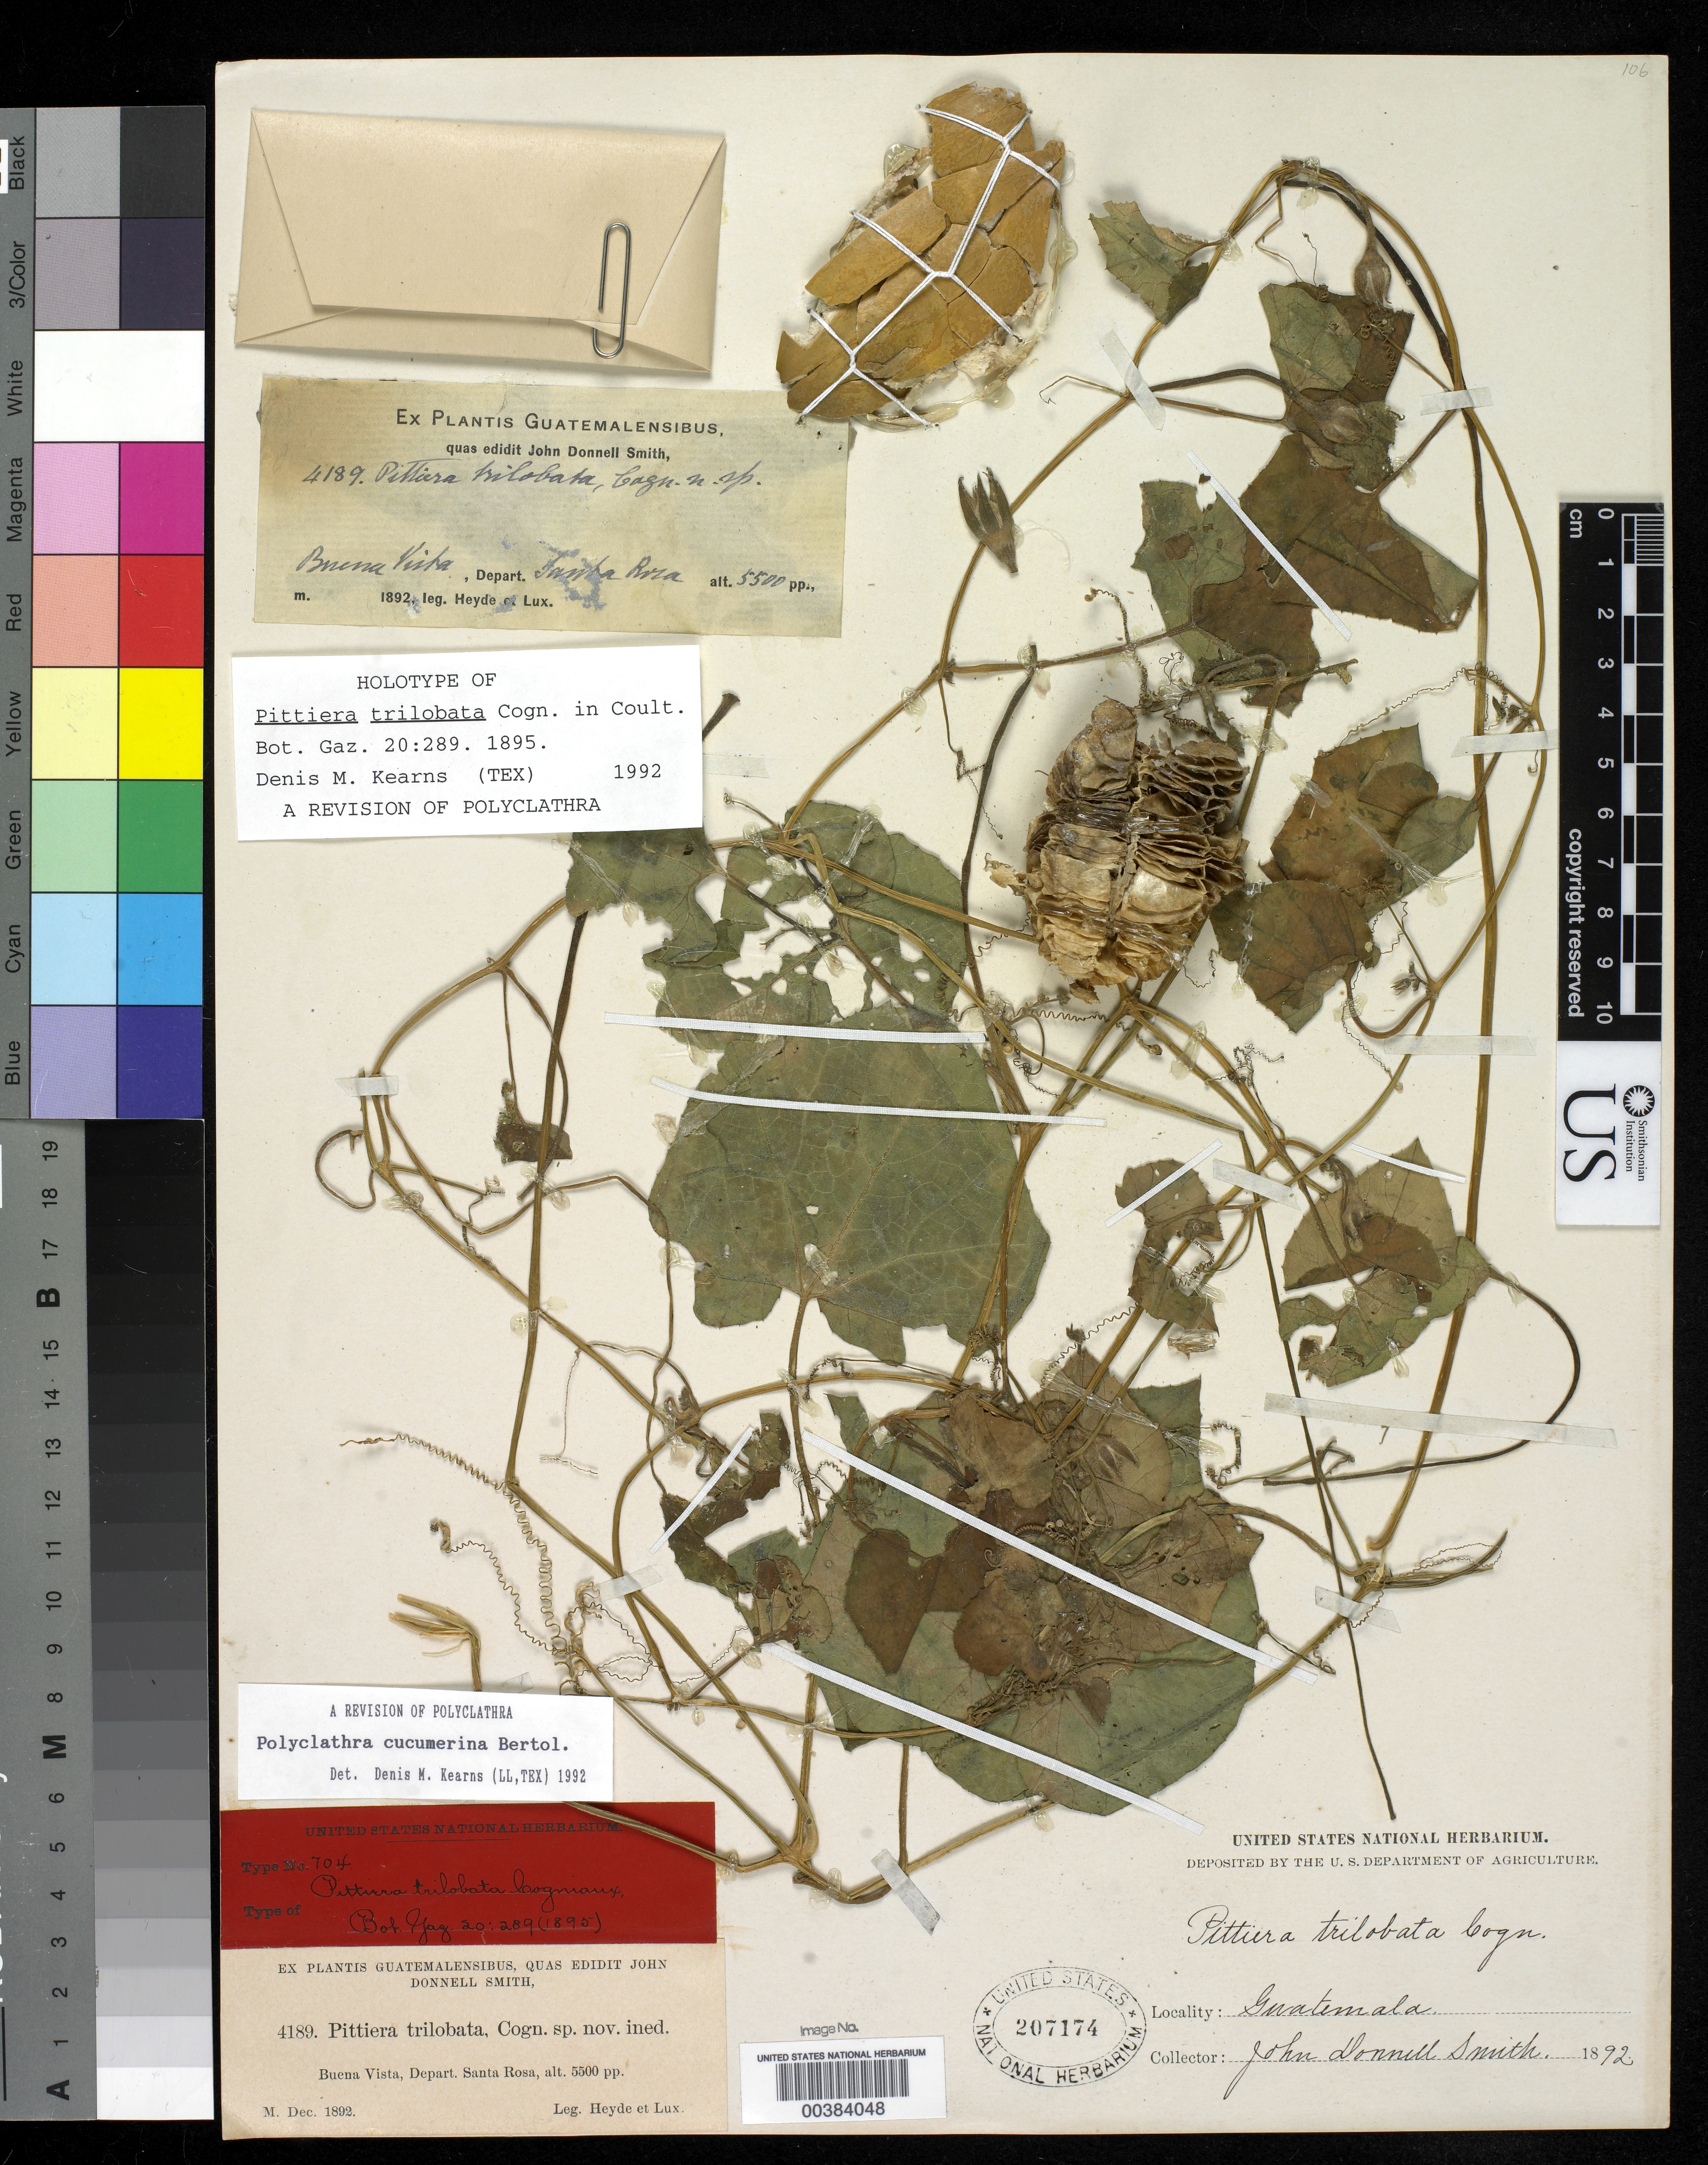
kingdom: Plantae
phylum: Tracheophyta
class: Magnoliopsida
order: Cucurbitales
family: Cucurbitaceae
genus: Pittiera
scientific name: Pittiera trilobata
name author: Cogn. ex Donn. Sm.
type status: Type Collection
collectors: E. T. Heyde & E. Lux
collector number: J.D.S. 4189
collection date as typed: Dec 1892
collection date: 1892-12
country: Guatemala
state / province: Santa Rosa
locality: Buena Vista.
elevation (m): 1676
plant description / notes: Typification of this name is problematic. USNH 207174 is annotated by D.M. Kearns (1992) as "holotype" but if the name was validated by Donn. Sm. then the US specimen received from the John Donnell Smith herbarium (USNH 1393486) should be the holotype.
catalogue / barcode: US 207174